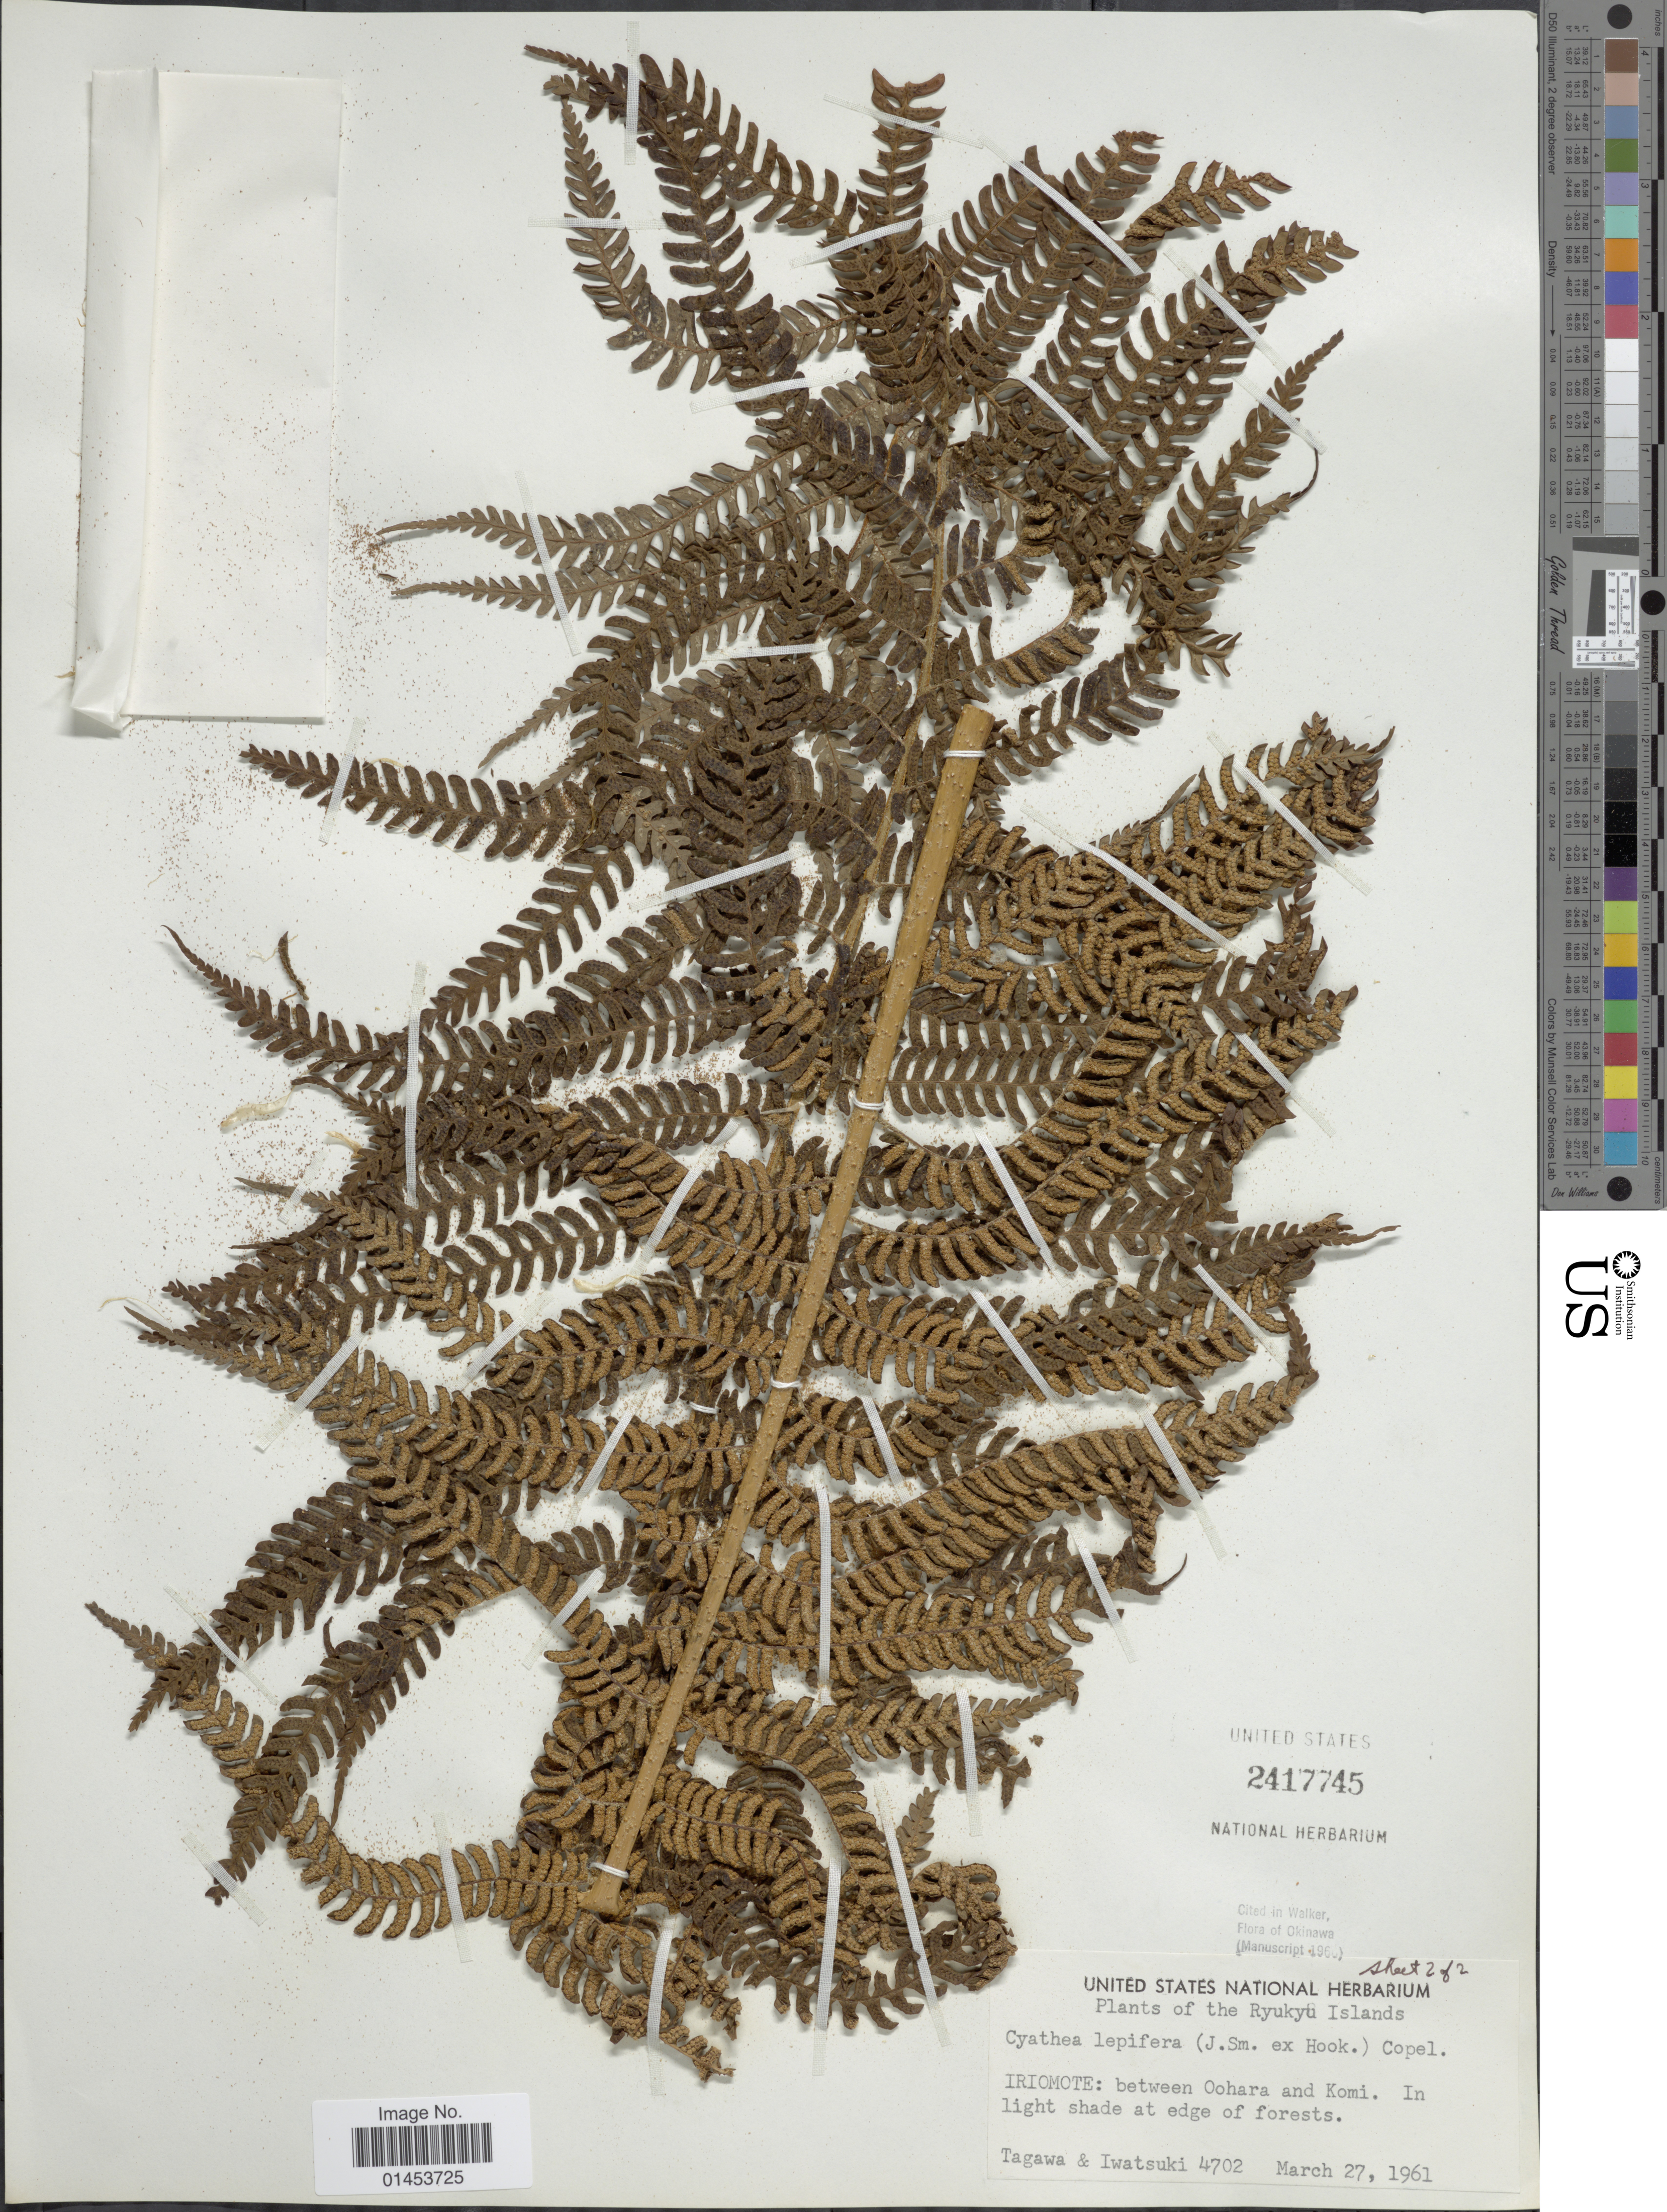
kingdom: Plantae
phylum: Tracheophyta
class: Polypodiopsida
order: Cyatheales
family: Cyatheaceae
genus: Cyathea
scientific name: Cyathea lepifera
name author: (J. Sm.) Copel.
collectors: Tagawa & Iwatsuki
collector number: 4702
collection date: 1961-03-27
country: Japan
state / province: Okinawa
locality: Ryukyu Islands, Iriomote: between Oohara and Komi, in light shade at edge of forest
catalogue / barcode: US 2417745